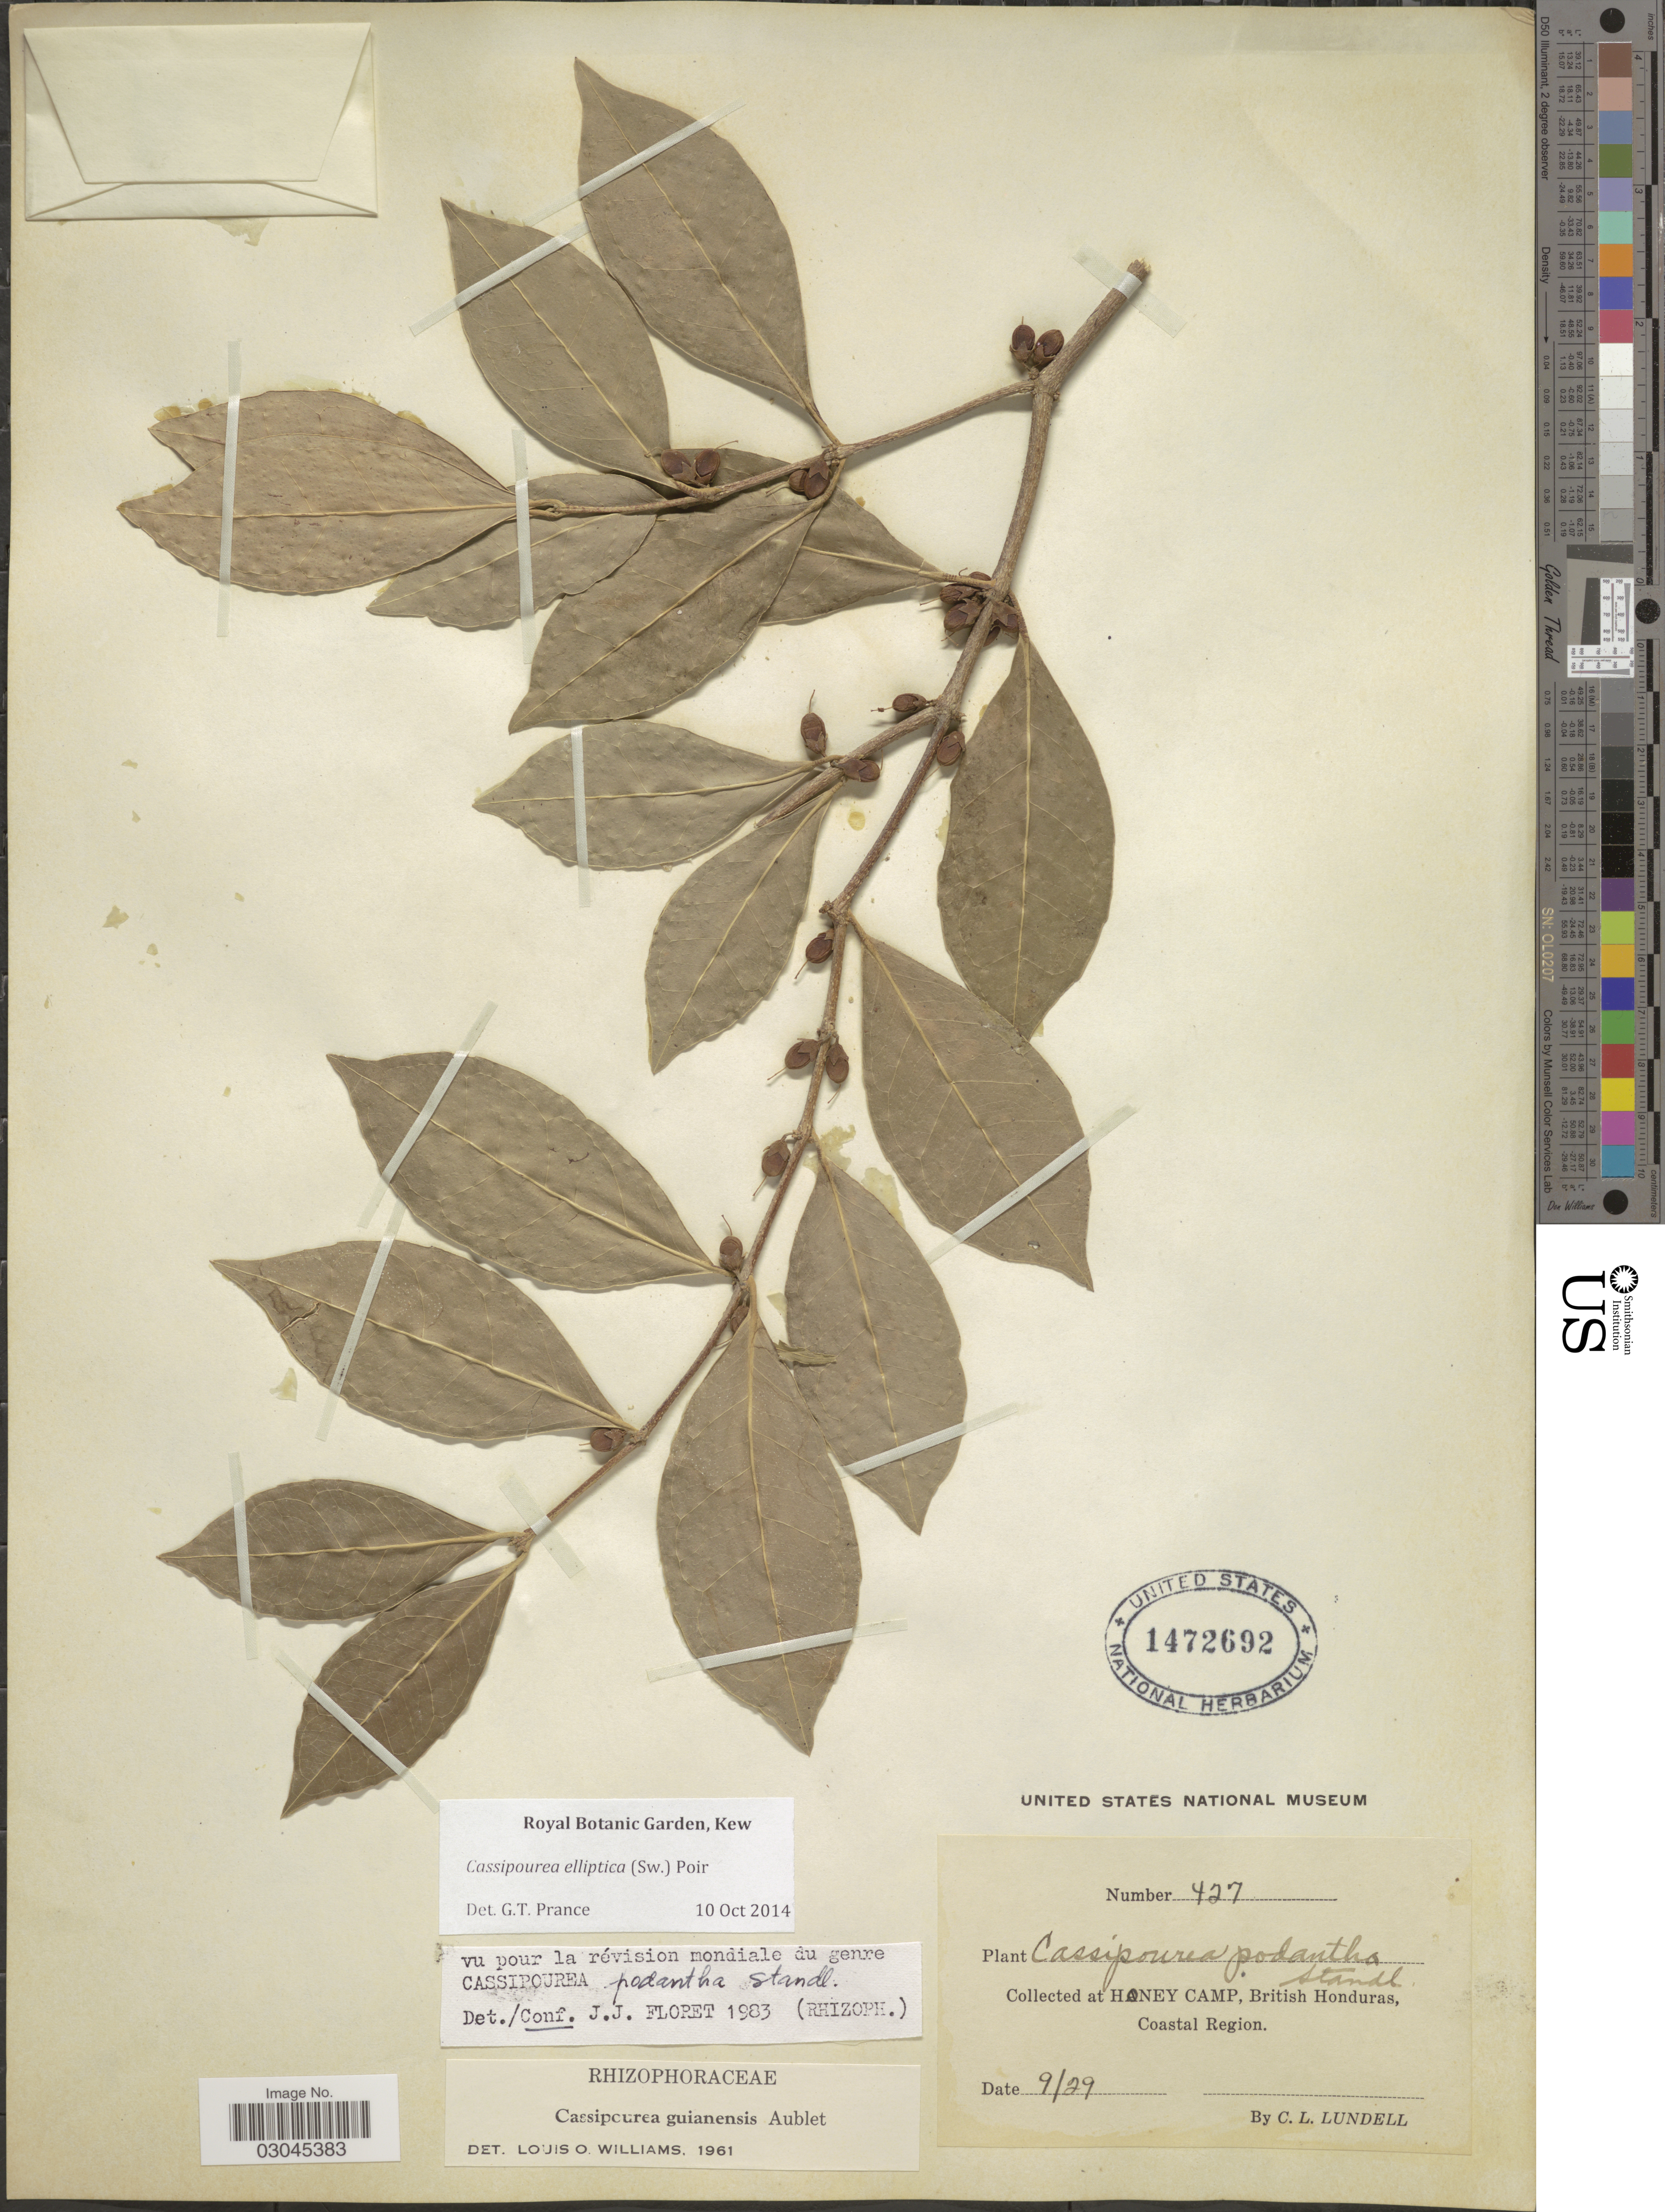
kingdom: Plantae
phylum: Tracheophyta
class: Magnoliopsida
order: Malpighiales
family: Rhizophoraceae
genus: Cassipourea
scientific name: Cassipourea elliptica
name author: (Sw.) Poir.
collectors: C. L. Lundell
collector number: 427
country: Belize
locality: Honey Camp, British Honduras, Coastal Region.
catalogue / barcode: US 1472692